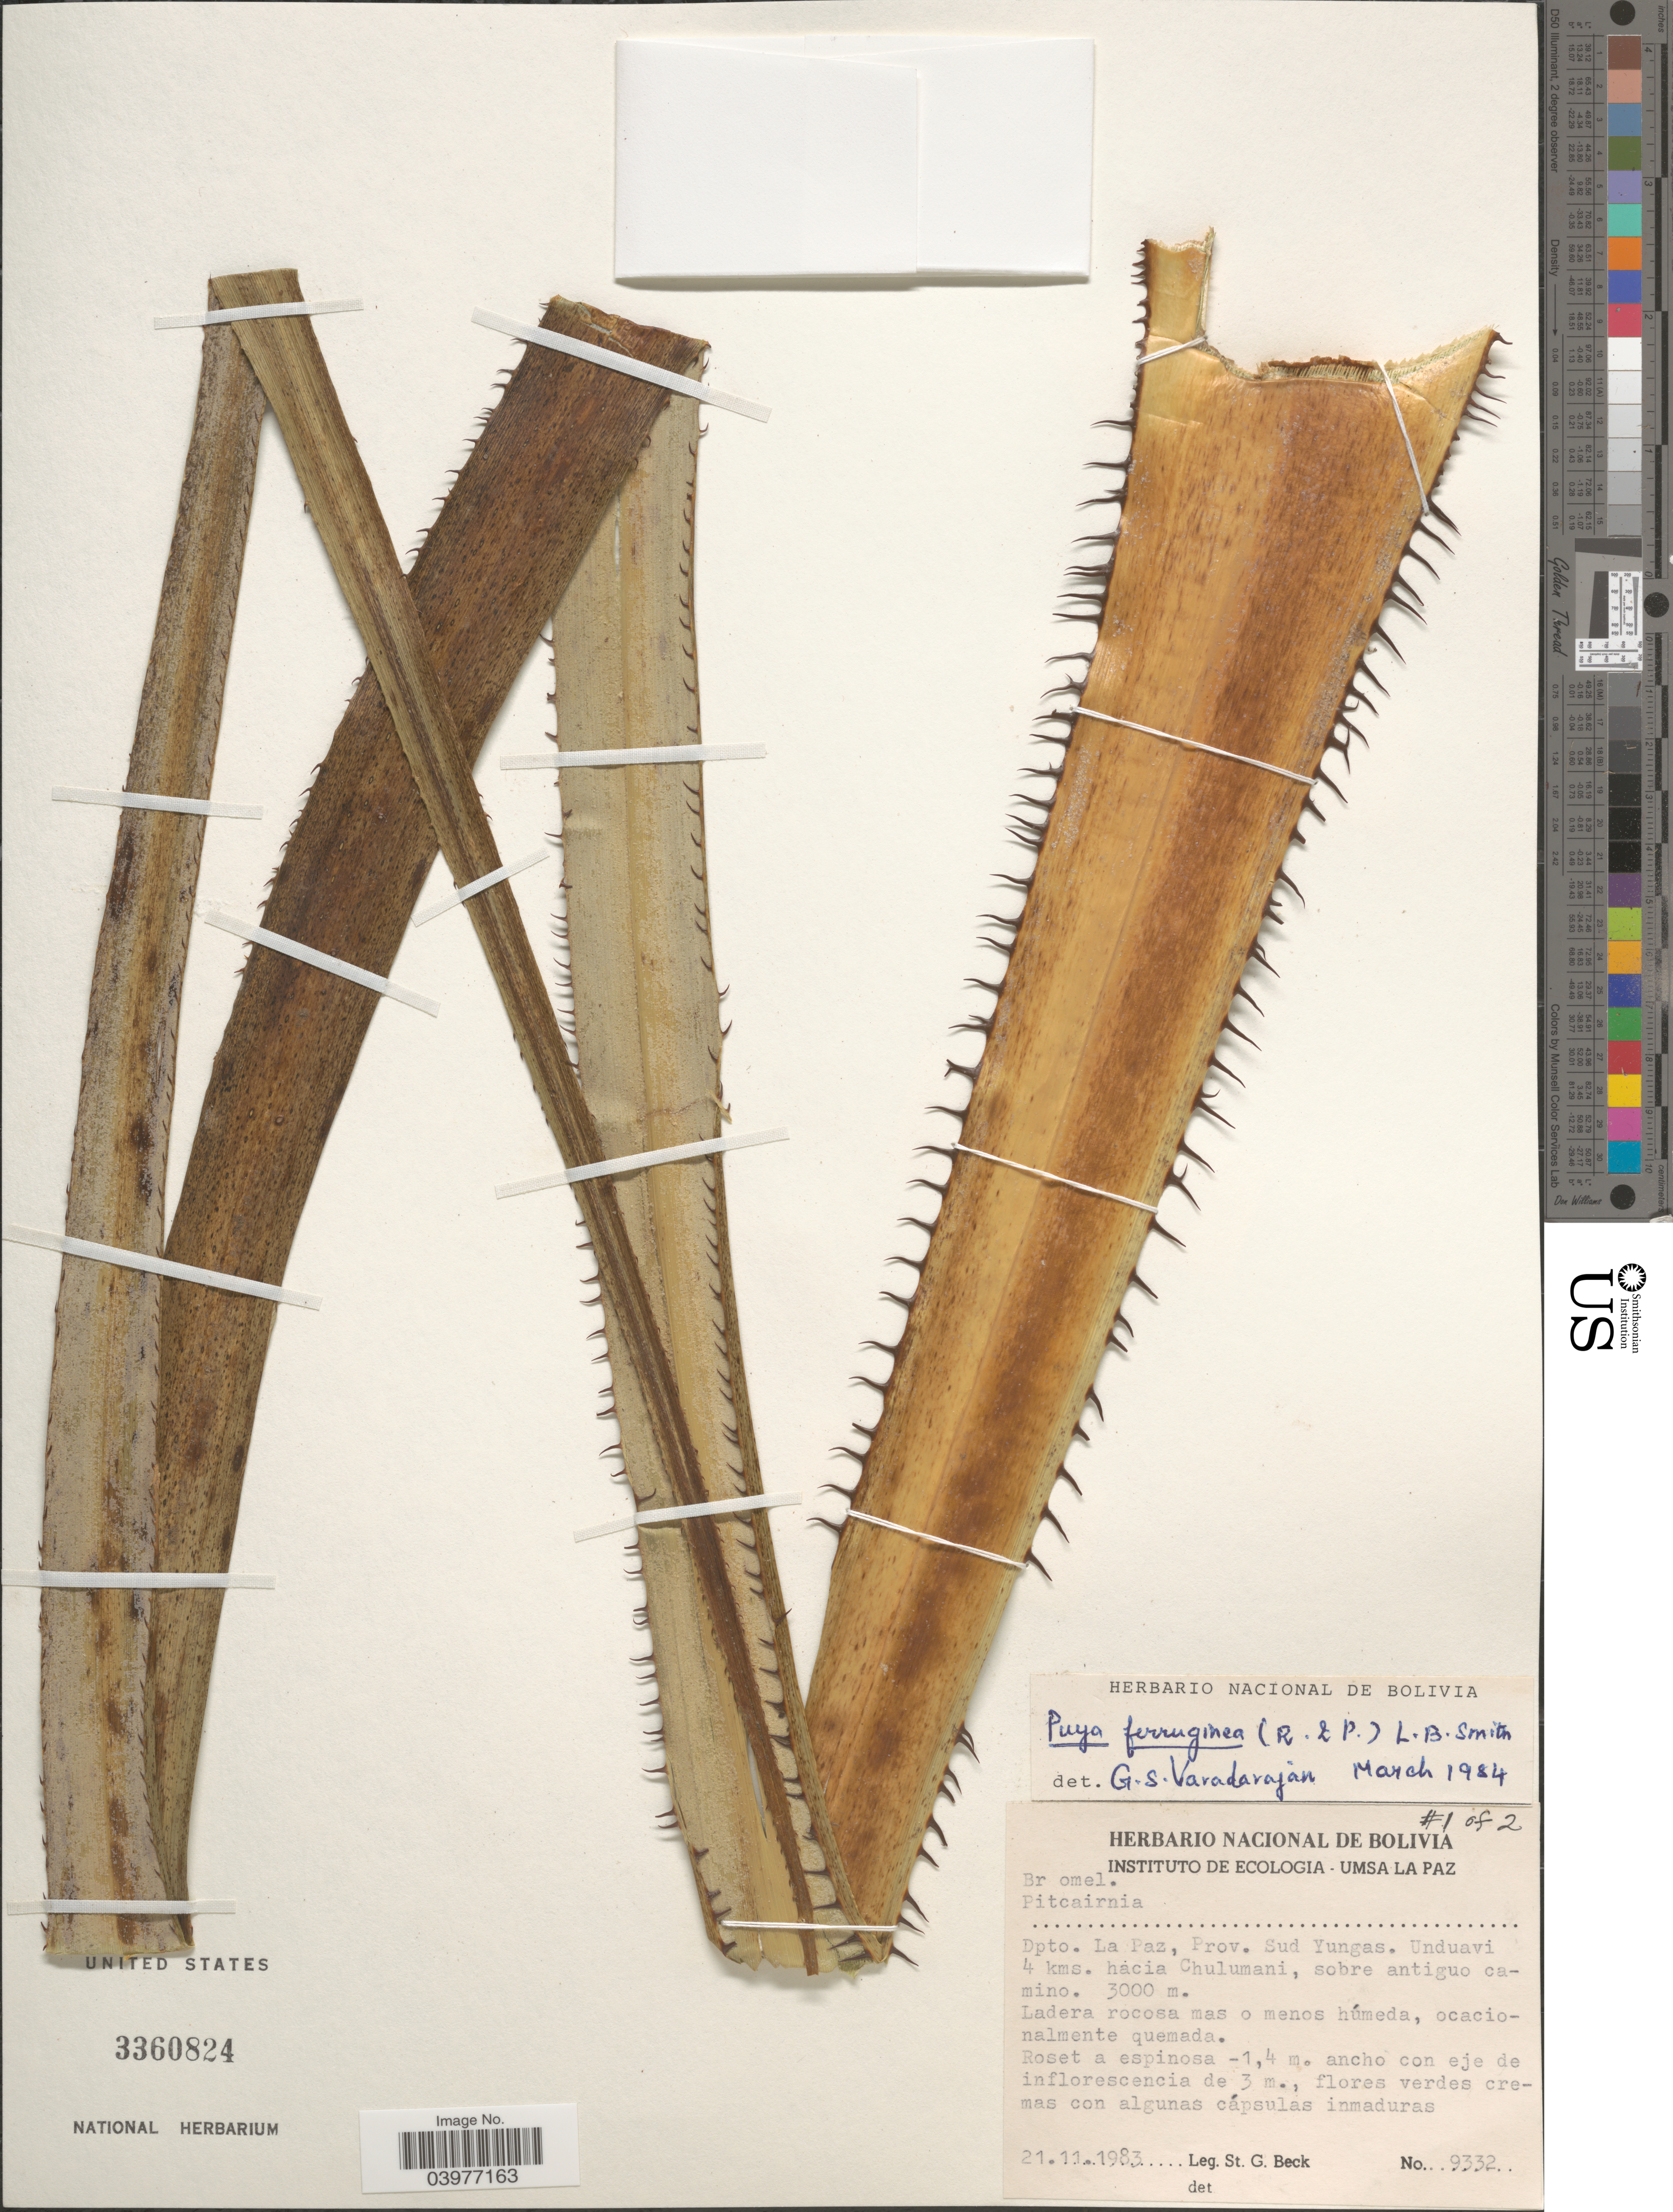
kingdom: Plantae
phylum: Tracheophyta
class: Liliopsida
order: Poales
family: Bromeliaceae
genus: Puya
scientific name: Puya ferruginea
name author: (Ruiz & Pav.) L.B. Sm.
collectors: S. G. Beck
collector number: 9332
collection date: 1983-11-21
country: Bolivia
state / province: La Paz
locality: Dpto. La Paz, Prov. Sud Yungas. Unduavi 4 kms. hacia Chulumani, sobre antiguo camino.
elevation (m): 3000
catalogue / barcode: US 3360824